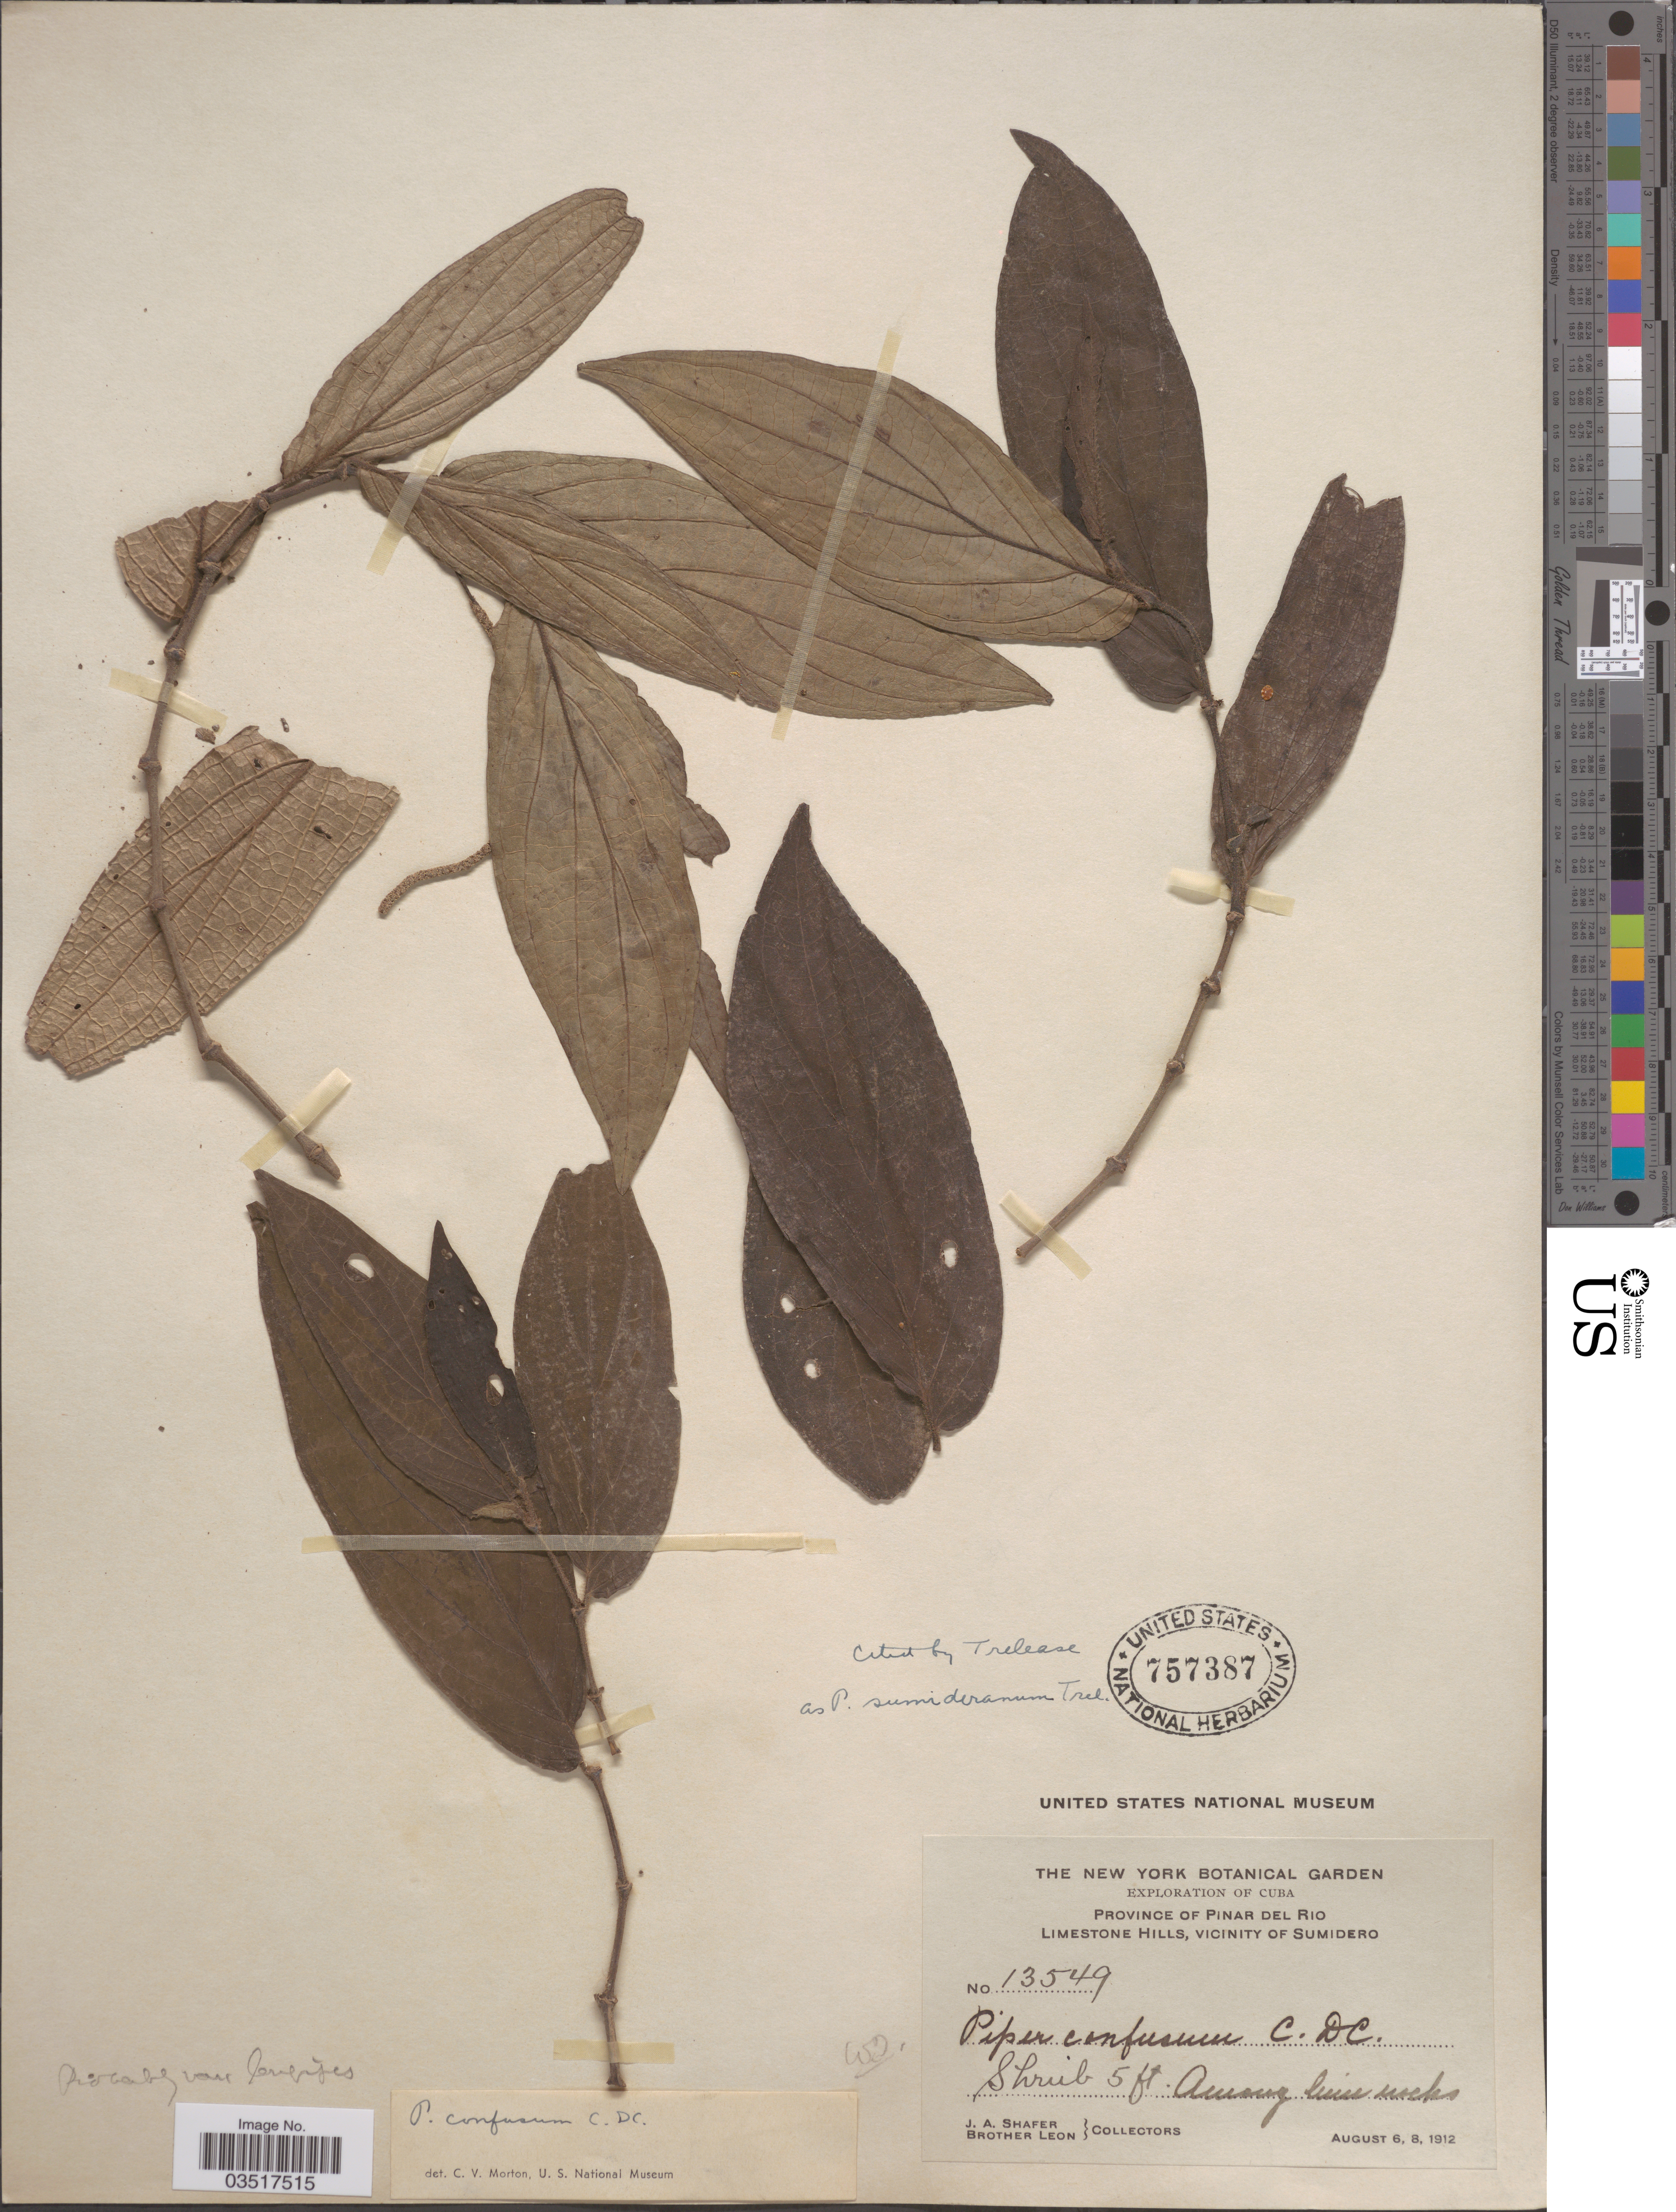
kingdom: Plantae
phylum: Tracheophyta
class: Magnoliopsida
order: Piperales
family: Piperaceae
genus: Piper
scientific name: Piper confusum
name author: C. DC.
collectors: J. A. Shafer & Bro. León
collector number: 13549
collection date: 1912-08-06/1912-08-08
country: Cuba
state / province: Pinar del Río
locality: Limestone Hills, vicinity of Sumidero.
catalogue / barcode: US 757387